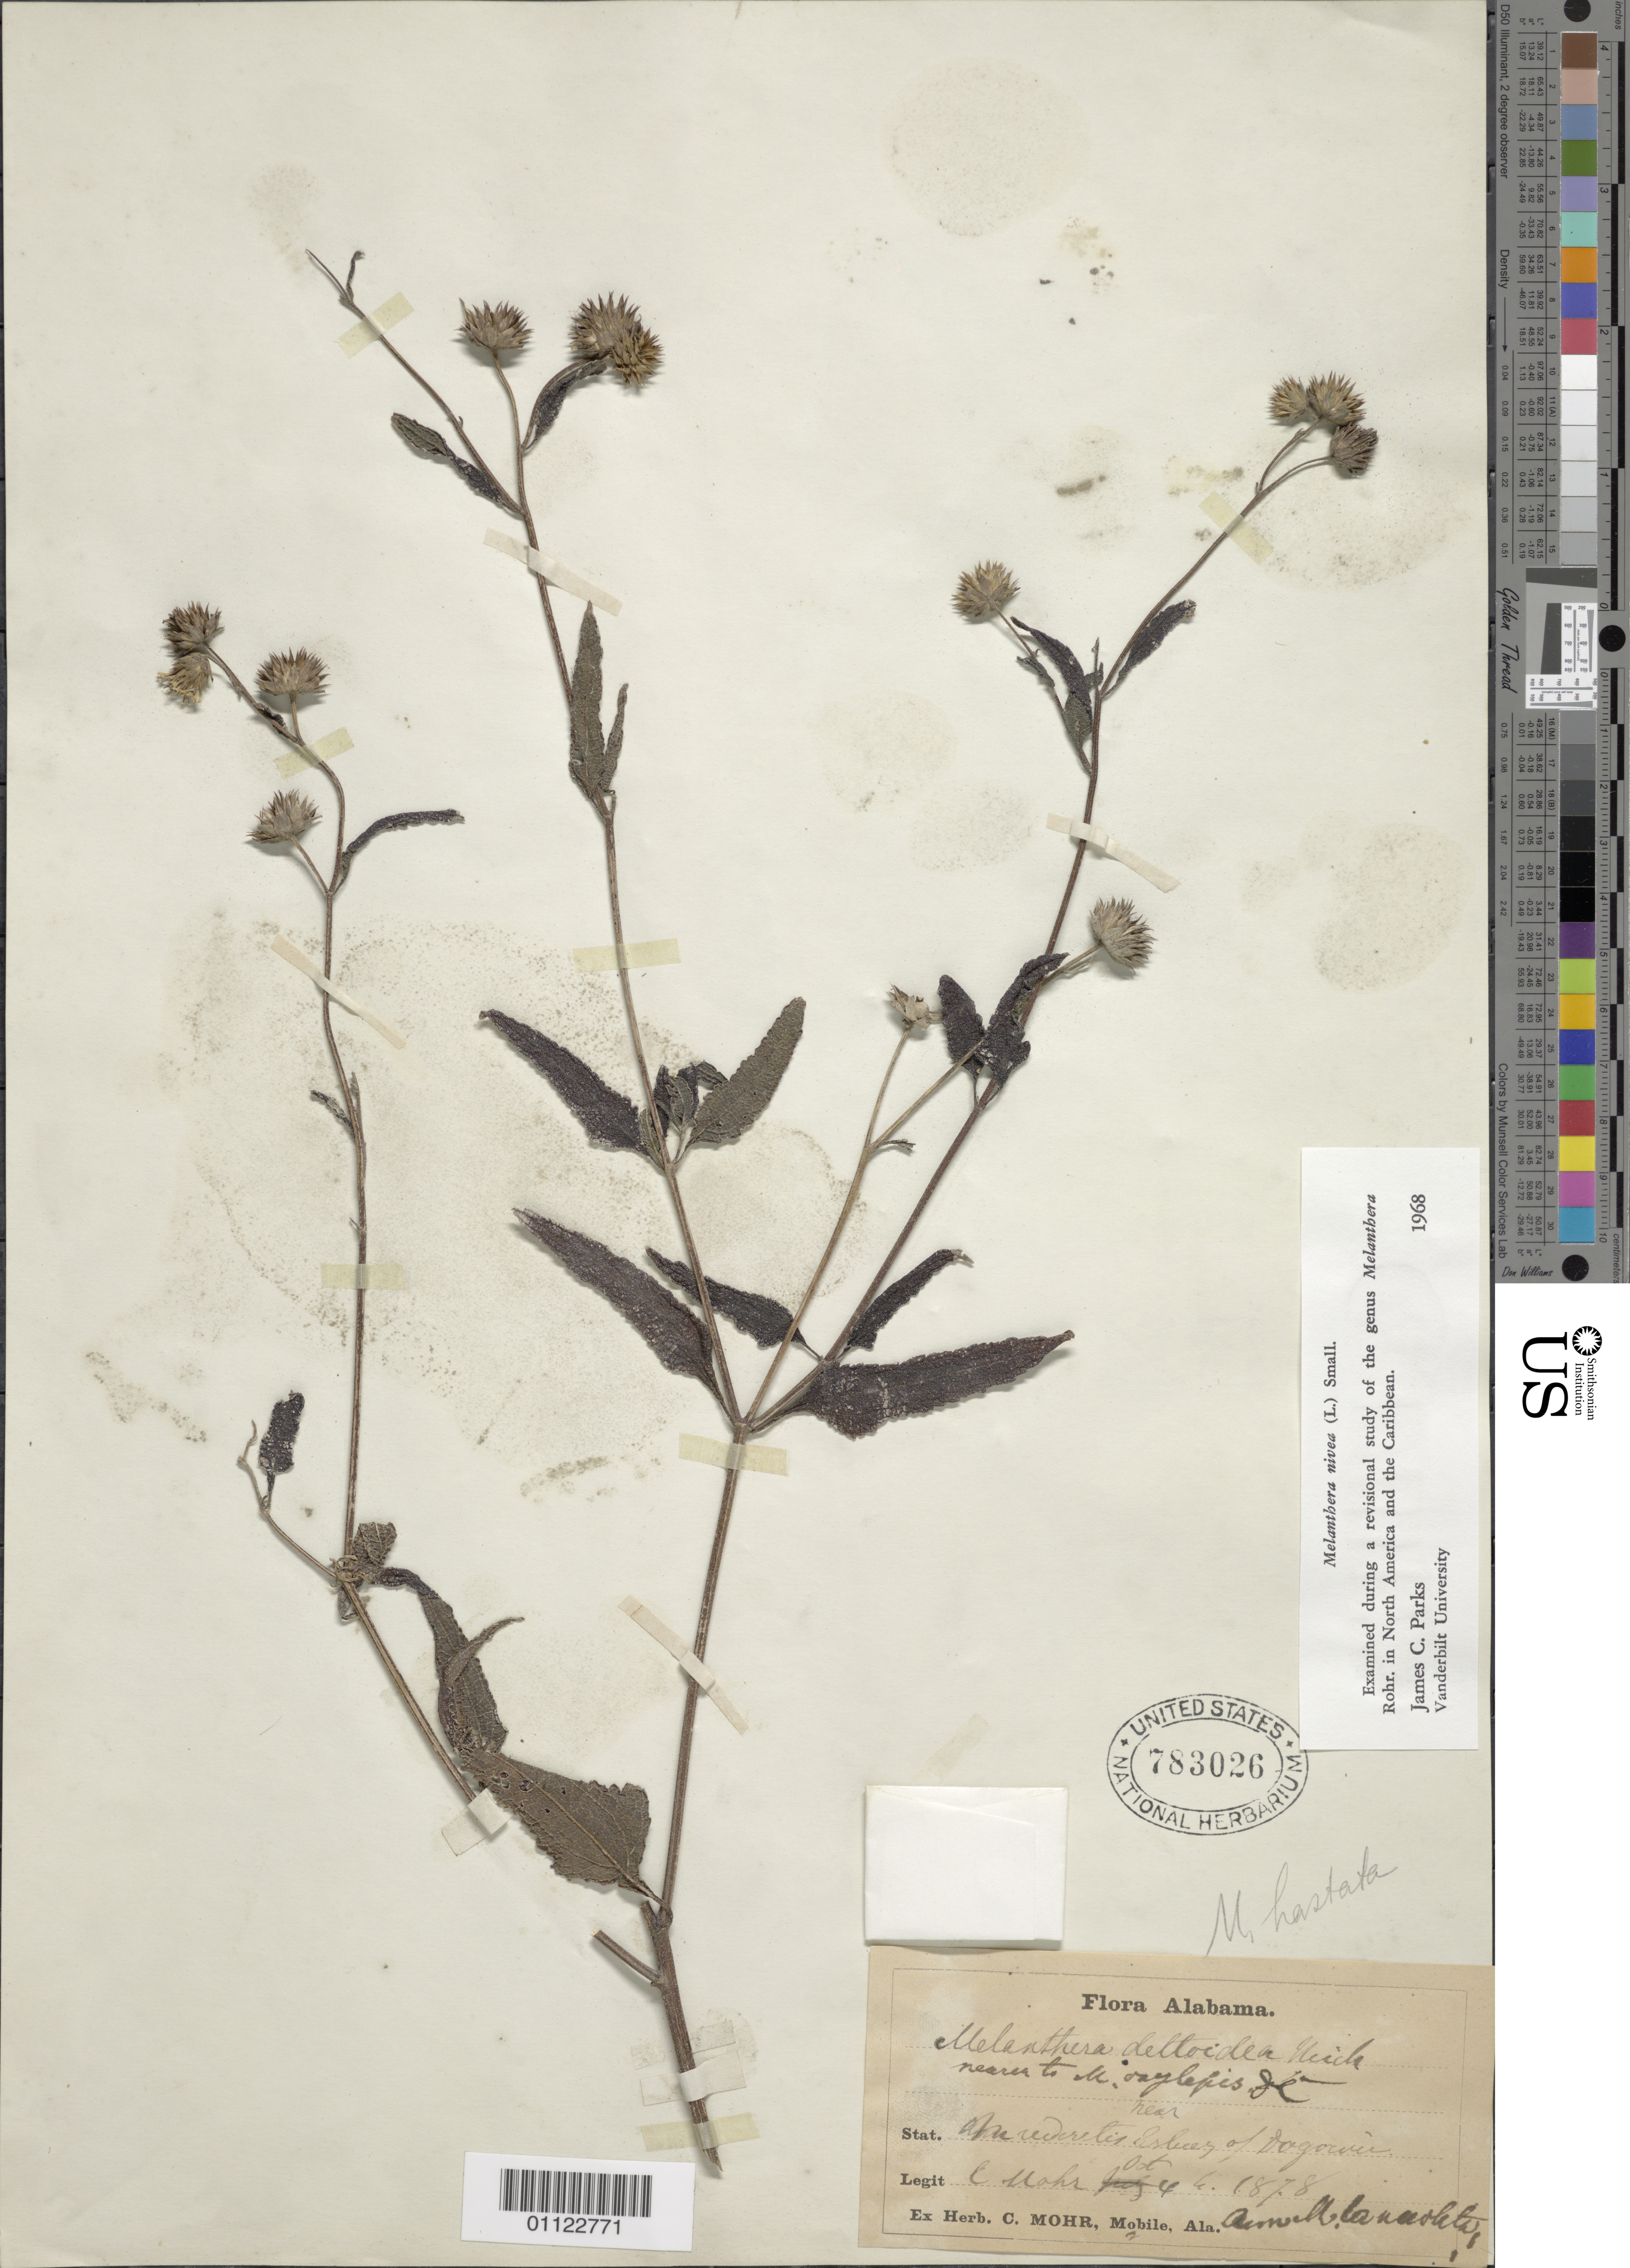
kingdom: Plantae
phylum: Tracheophyta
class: Magnoliopsida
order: Asterales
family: Asteraceae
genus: Melanthera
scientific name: Melanthera nivea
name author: (L.) Small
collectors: C. T. Mohr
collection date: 1878-10-06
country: United States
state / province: Alabama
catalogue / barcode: US 783026